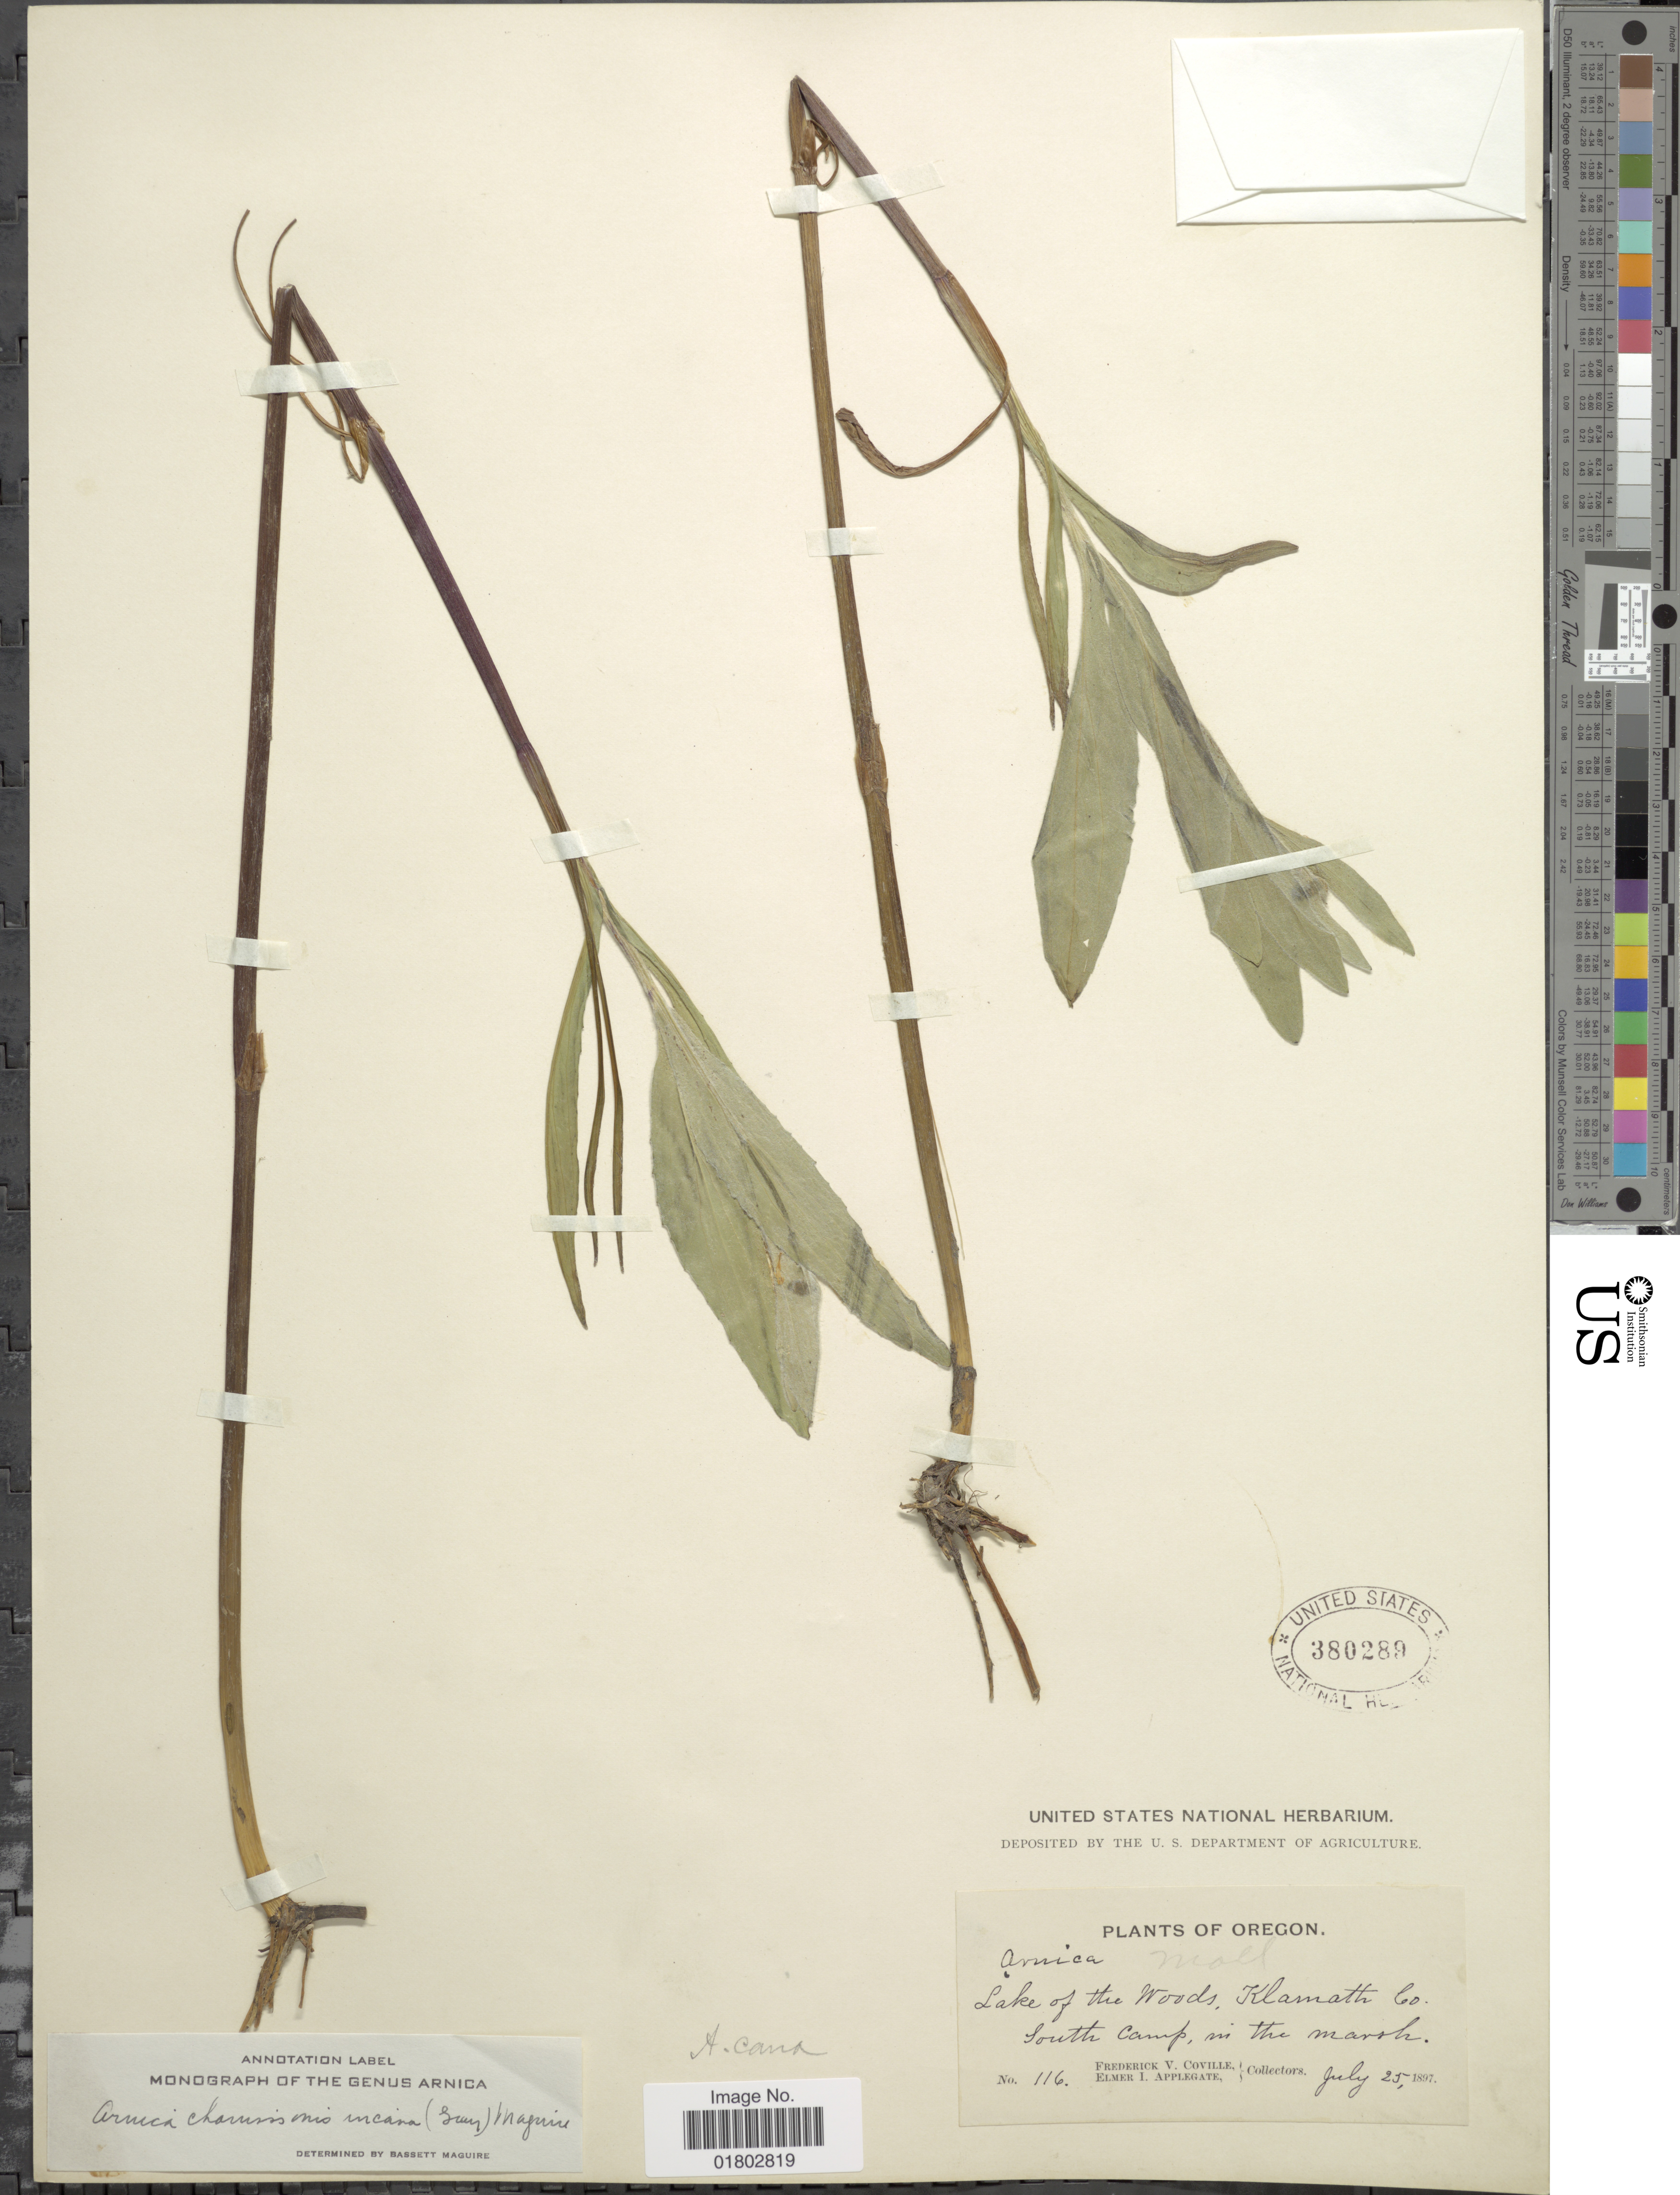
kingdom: Plantae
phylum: Tracheophyta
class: Magnoliopsida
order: Asterales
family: Asteraceae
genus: Arnica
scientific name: Arnica chamissonis subsp. incana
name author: (A. Gray) Maguire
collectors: F. V. Coville & E. I. Applegate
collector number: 116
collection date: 1897-07-25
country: United States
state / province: Oregon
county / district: Klamath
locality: Lake of the Woods, Klamath Co. South Camp, in the marsh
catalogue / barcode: US 380289